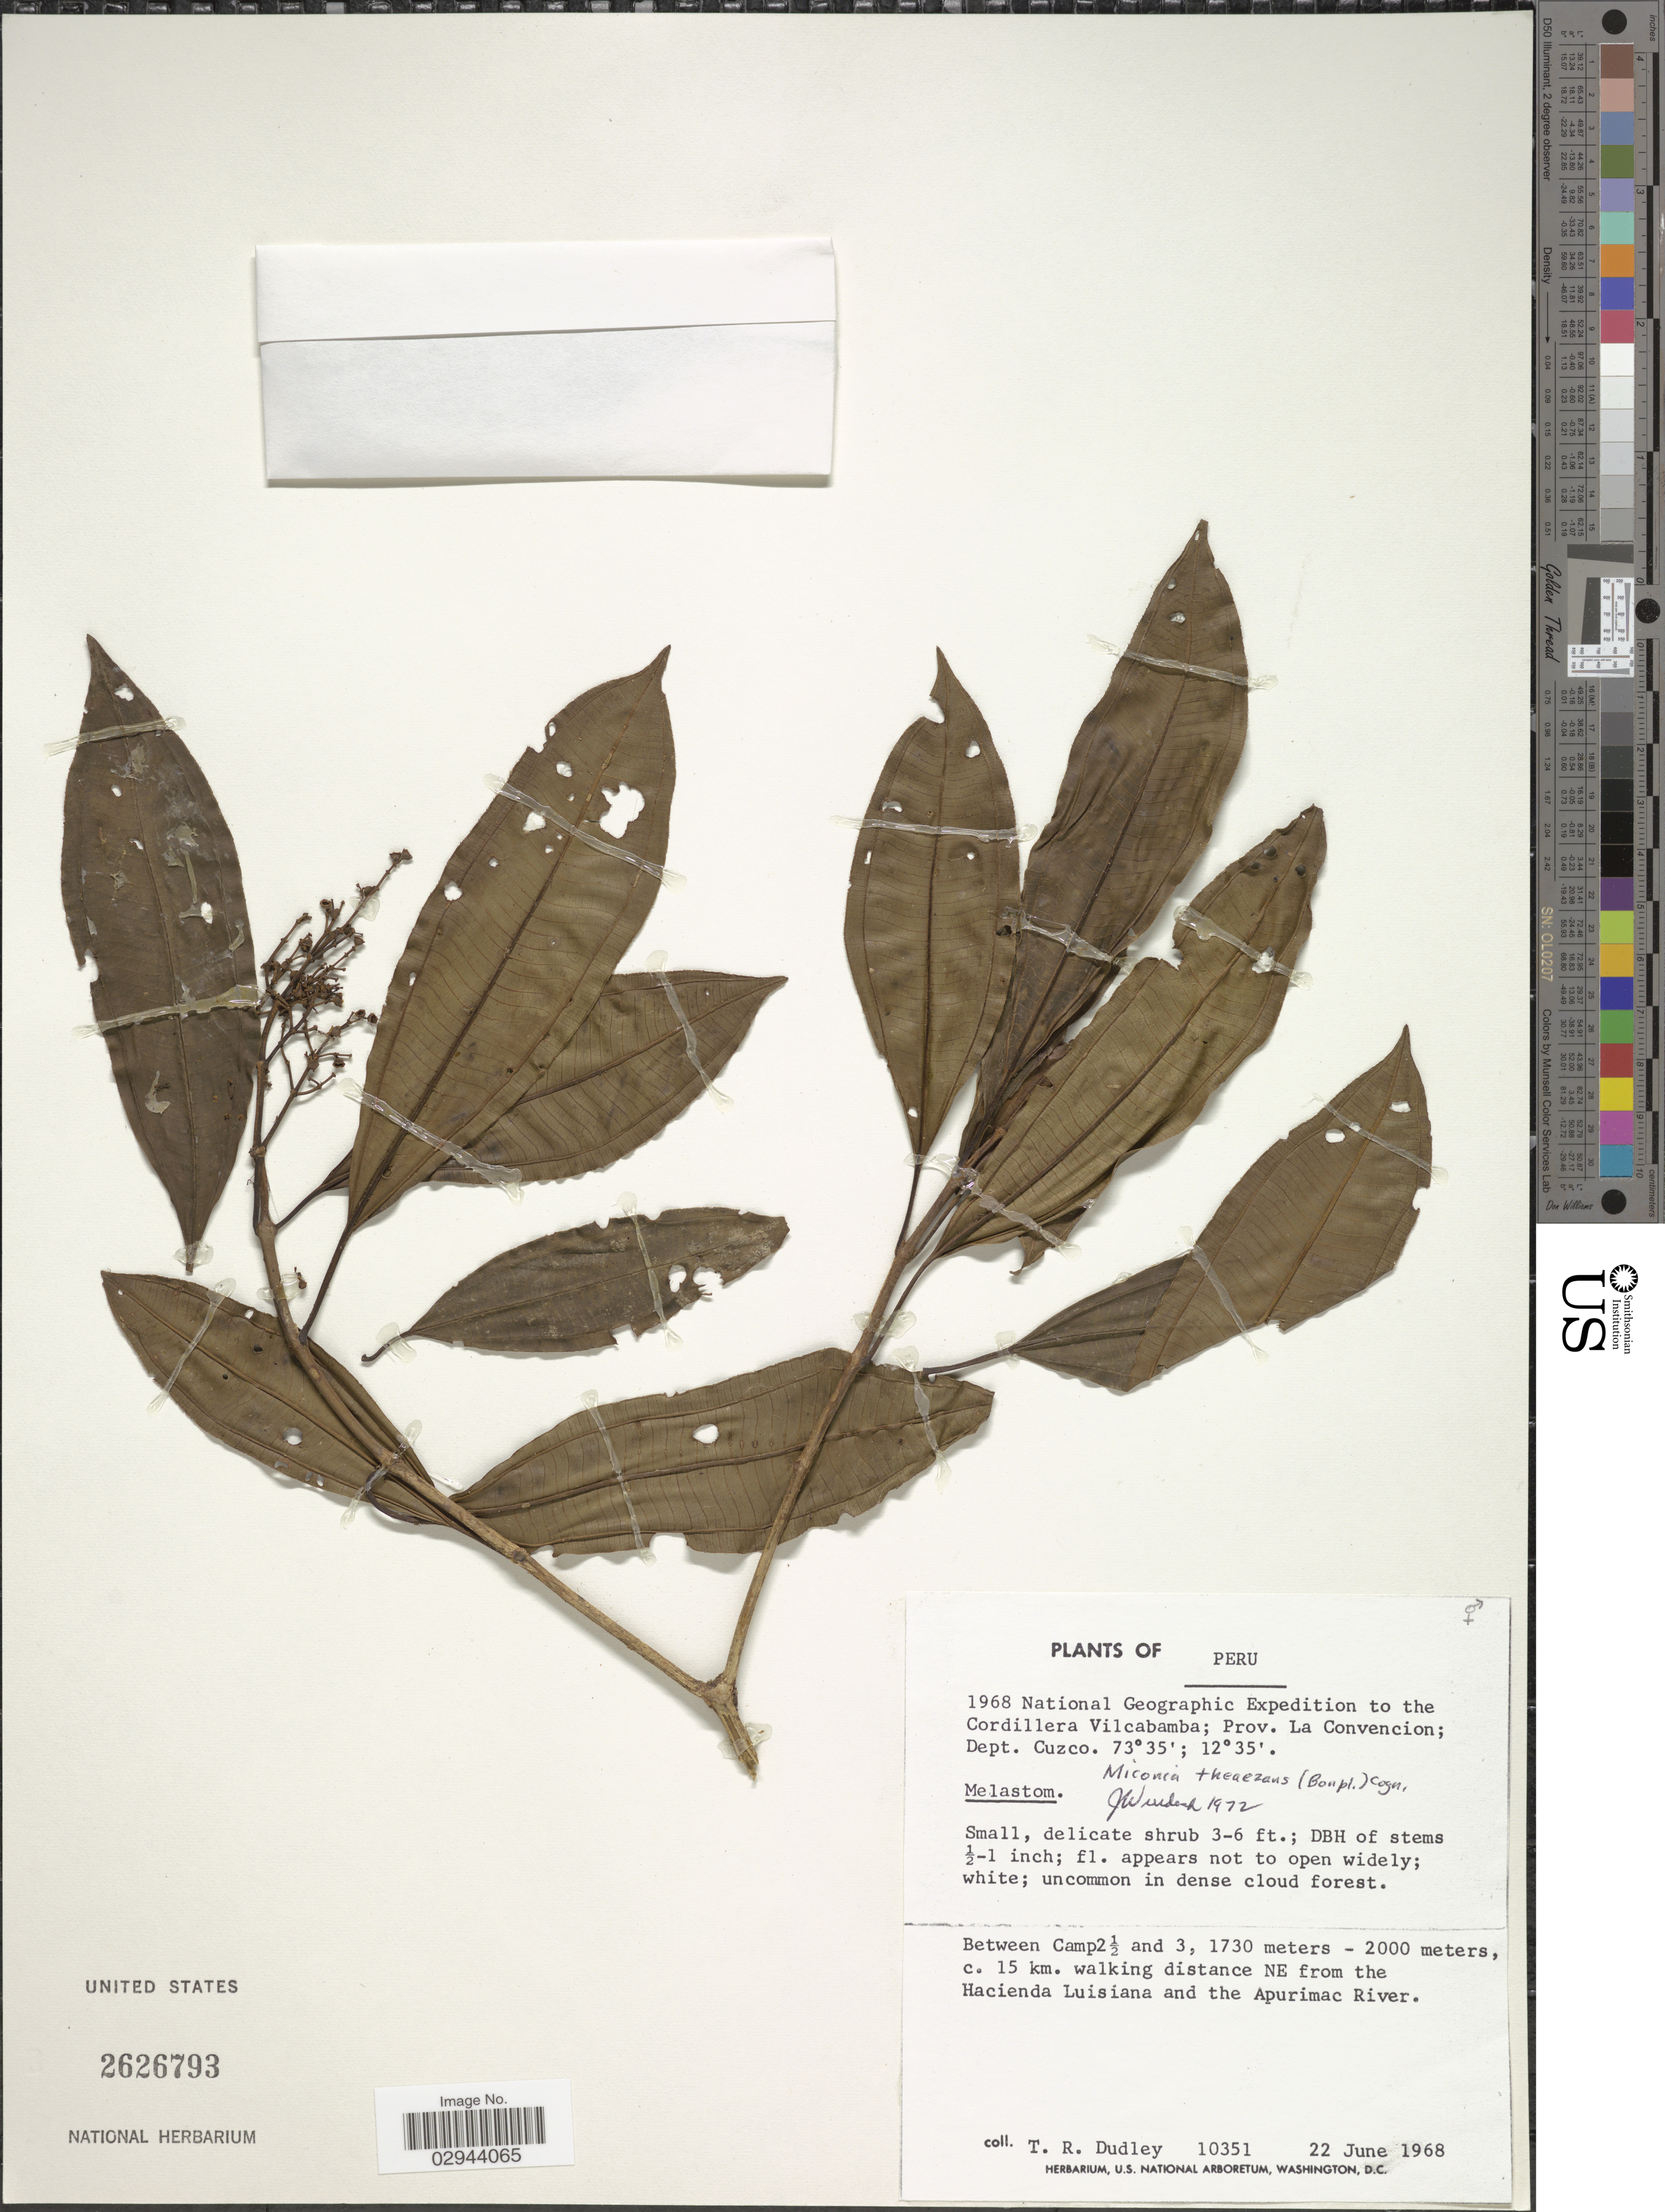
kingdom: Plantae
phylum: Tracheophyta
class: Magnoliopsida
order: Myrtales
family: Melastomataceae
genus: Miconia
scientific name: Miconia theizans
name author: (Bonpl.) Cogn.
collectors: T. R. Dudley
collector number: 10351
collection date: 1968-06-22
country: Peru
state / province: Cusco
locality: Cordillera Vilcabamba, Prov. La Convencion, Dept. Cuzco. Between Camp2 1/2 and 3, c. 15 km. walking distance NE from the Hacienda Luisiana and the Apurimac River.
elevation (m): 1730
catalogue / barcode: US 2626793